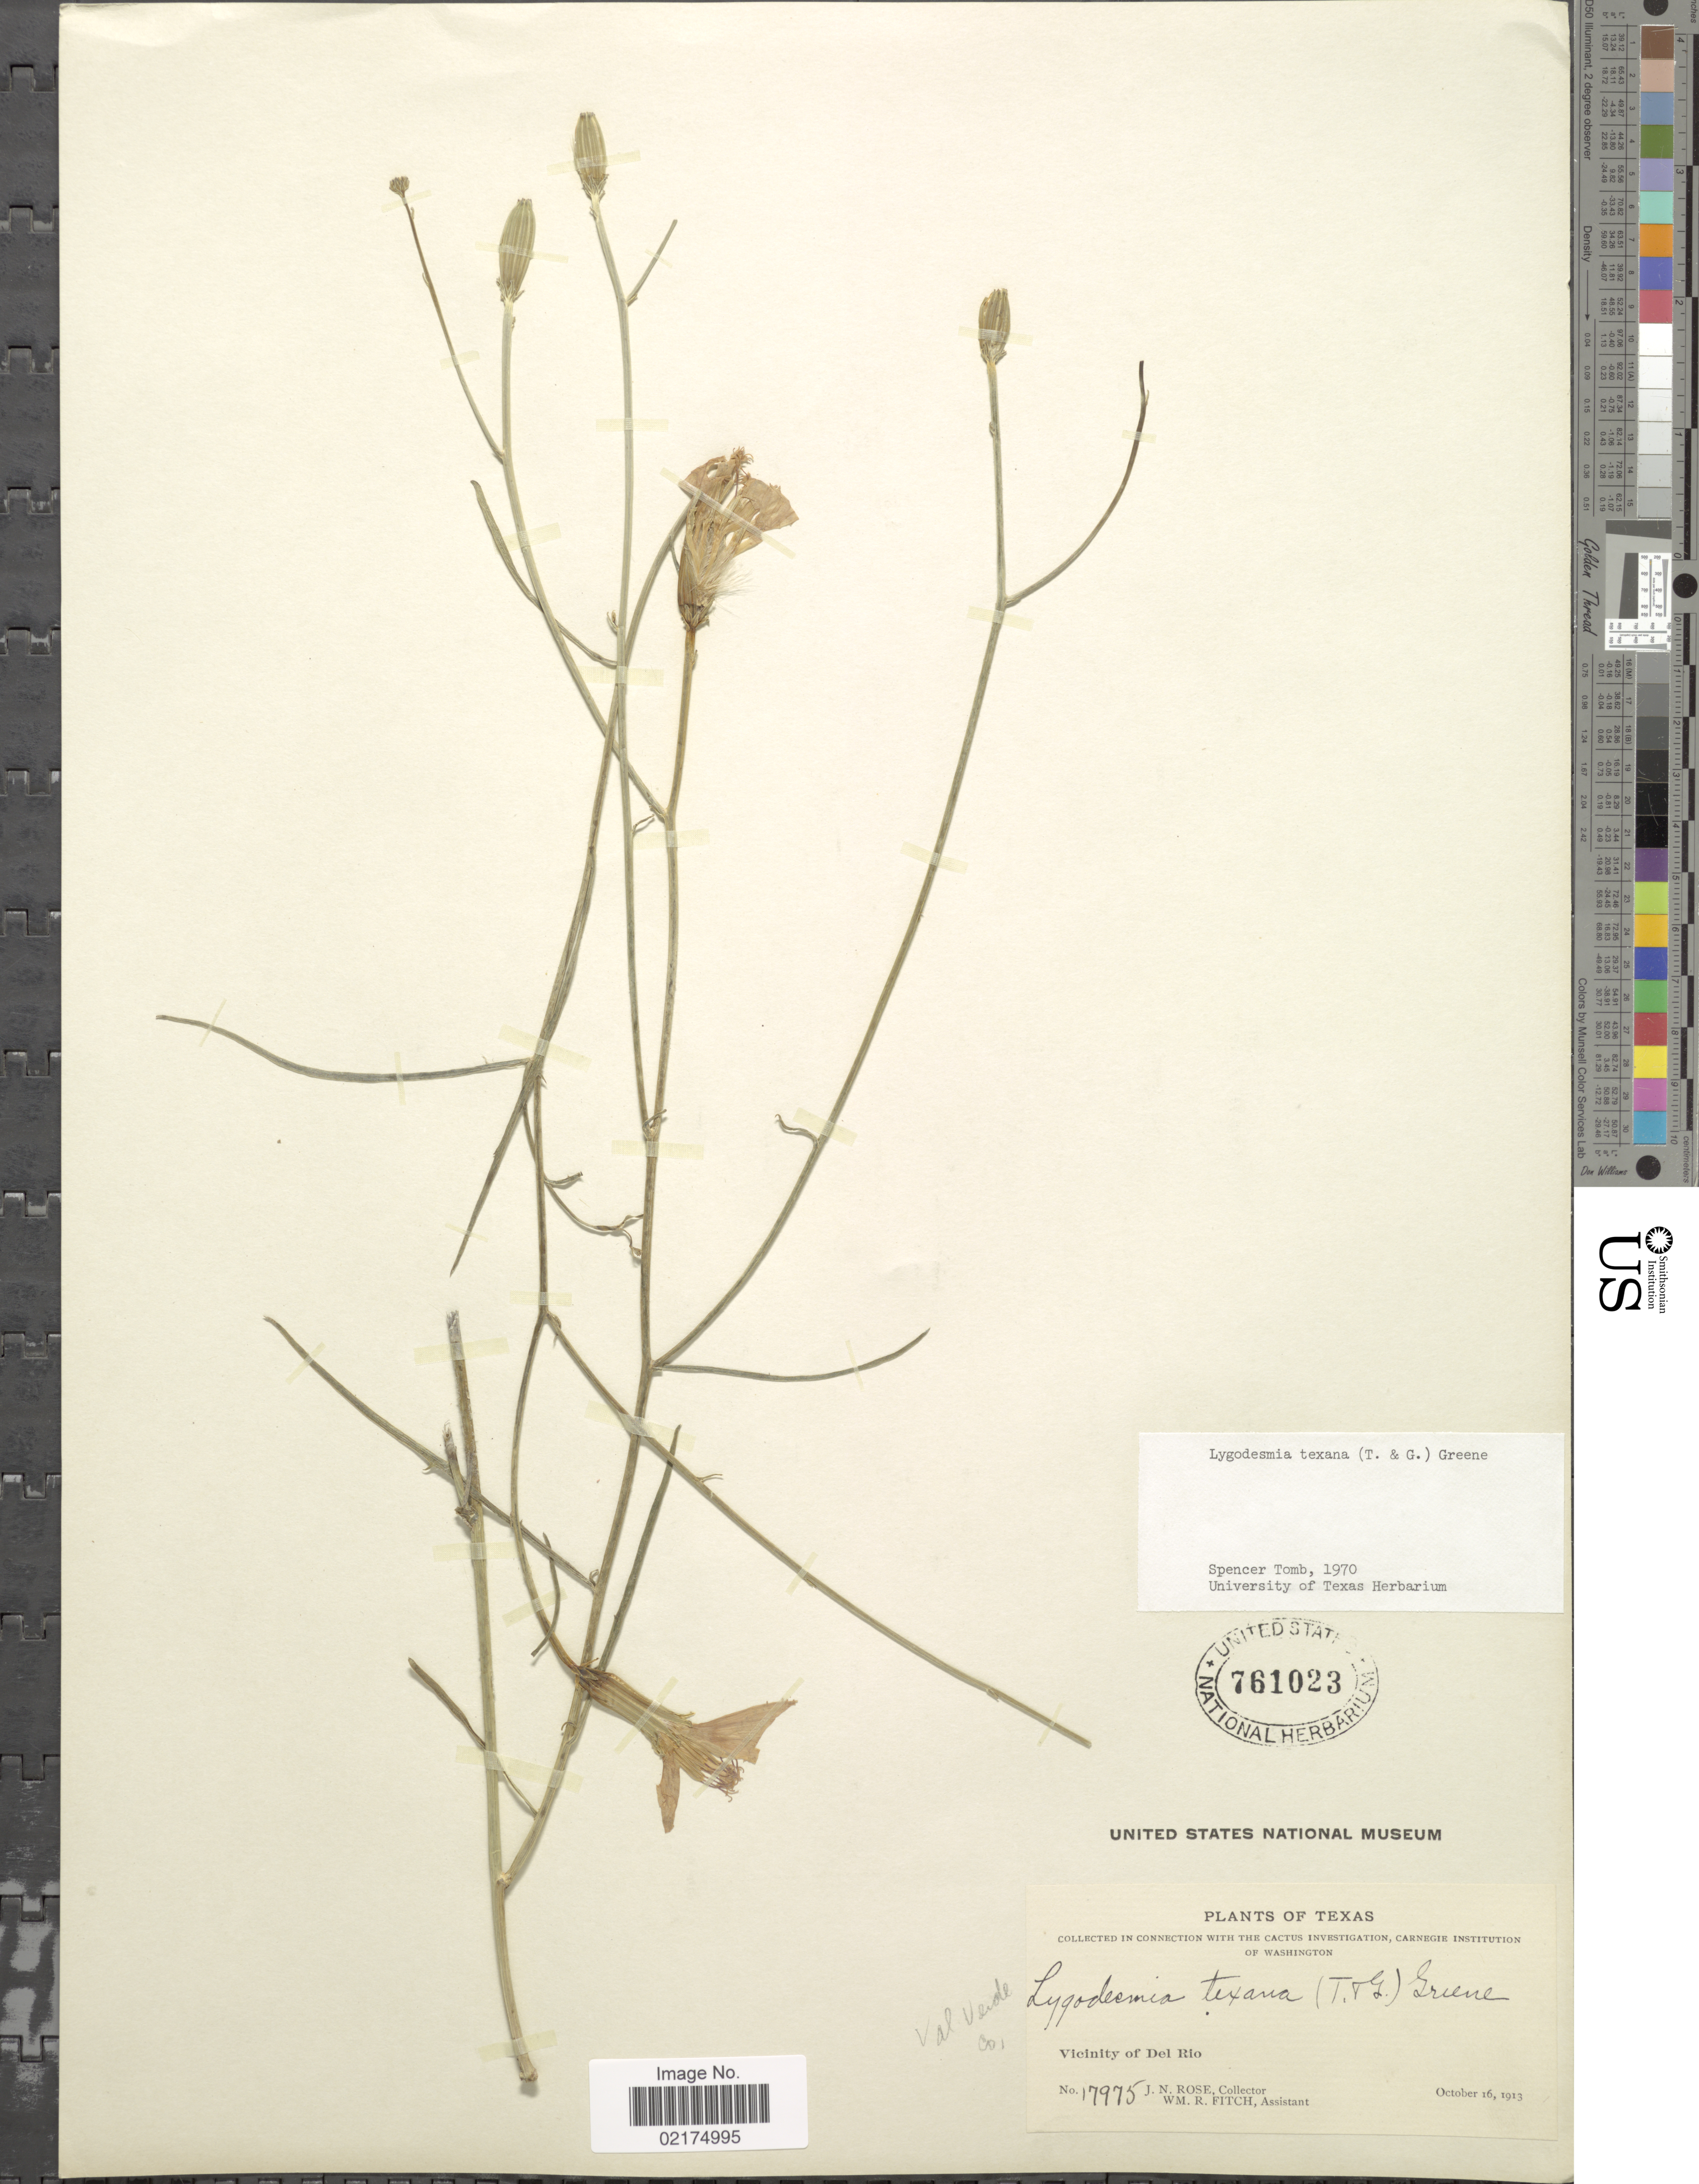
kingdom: Plantae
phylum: Tracheophyta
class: Magnoliopsida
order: Asterales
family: Asteraceae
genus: Lygodesmia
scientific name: Lygodesmia texana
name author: (Torr. & A. Gray) Greene ex Small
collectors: J. N. Rose & W. R. Fitch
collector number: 17975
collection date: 1913-10-16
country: United States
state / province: Texas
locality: Vicinity of Del Rio, Val Verde Co.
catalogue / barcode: US 761023